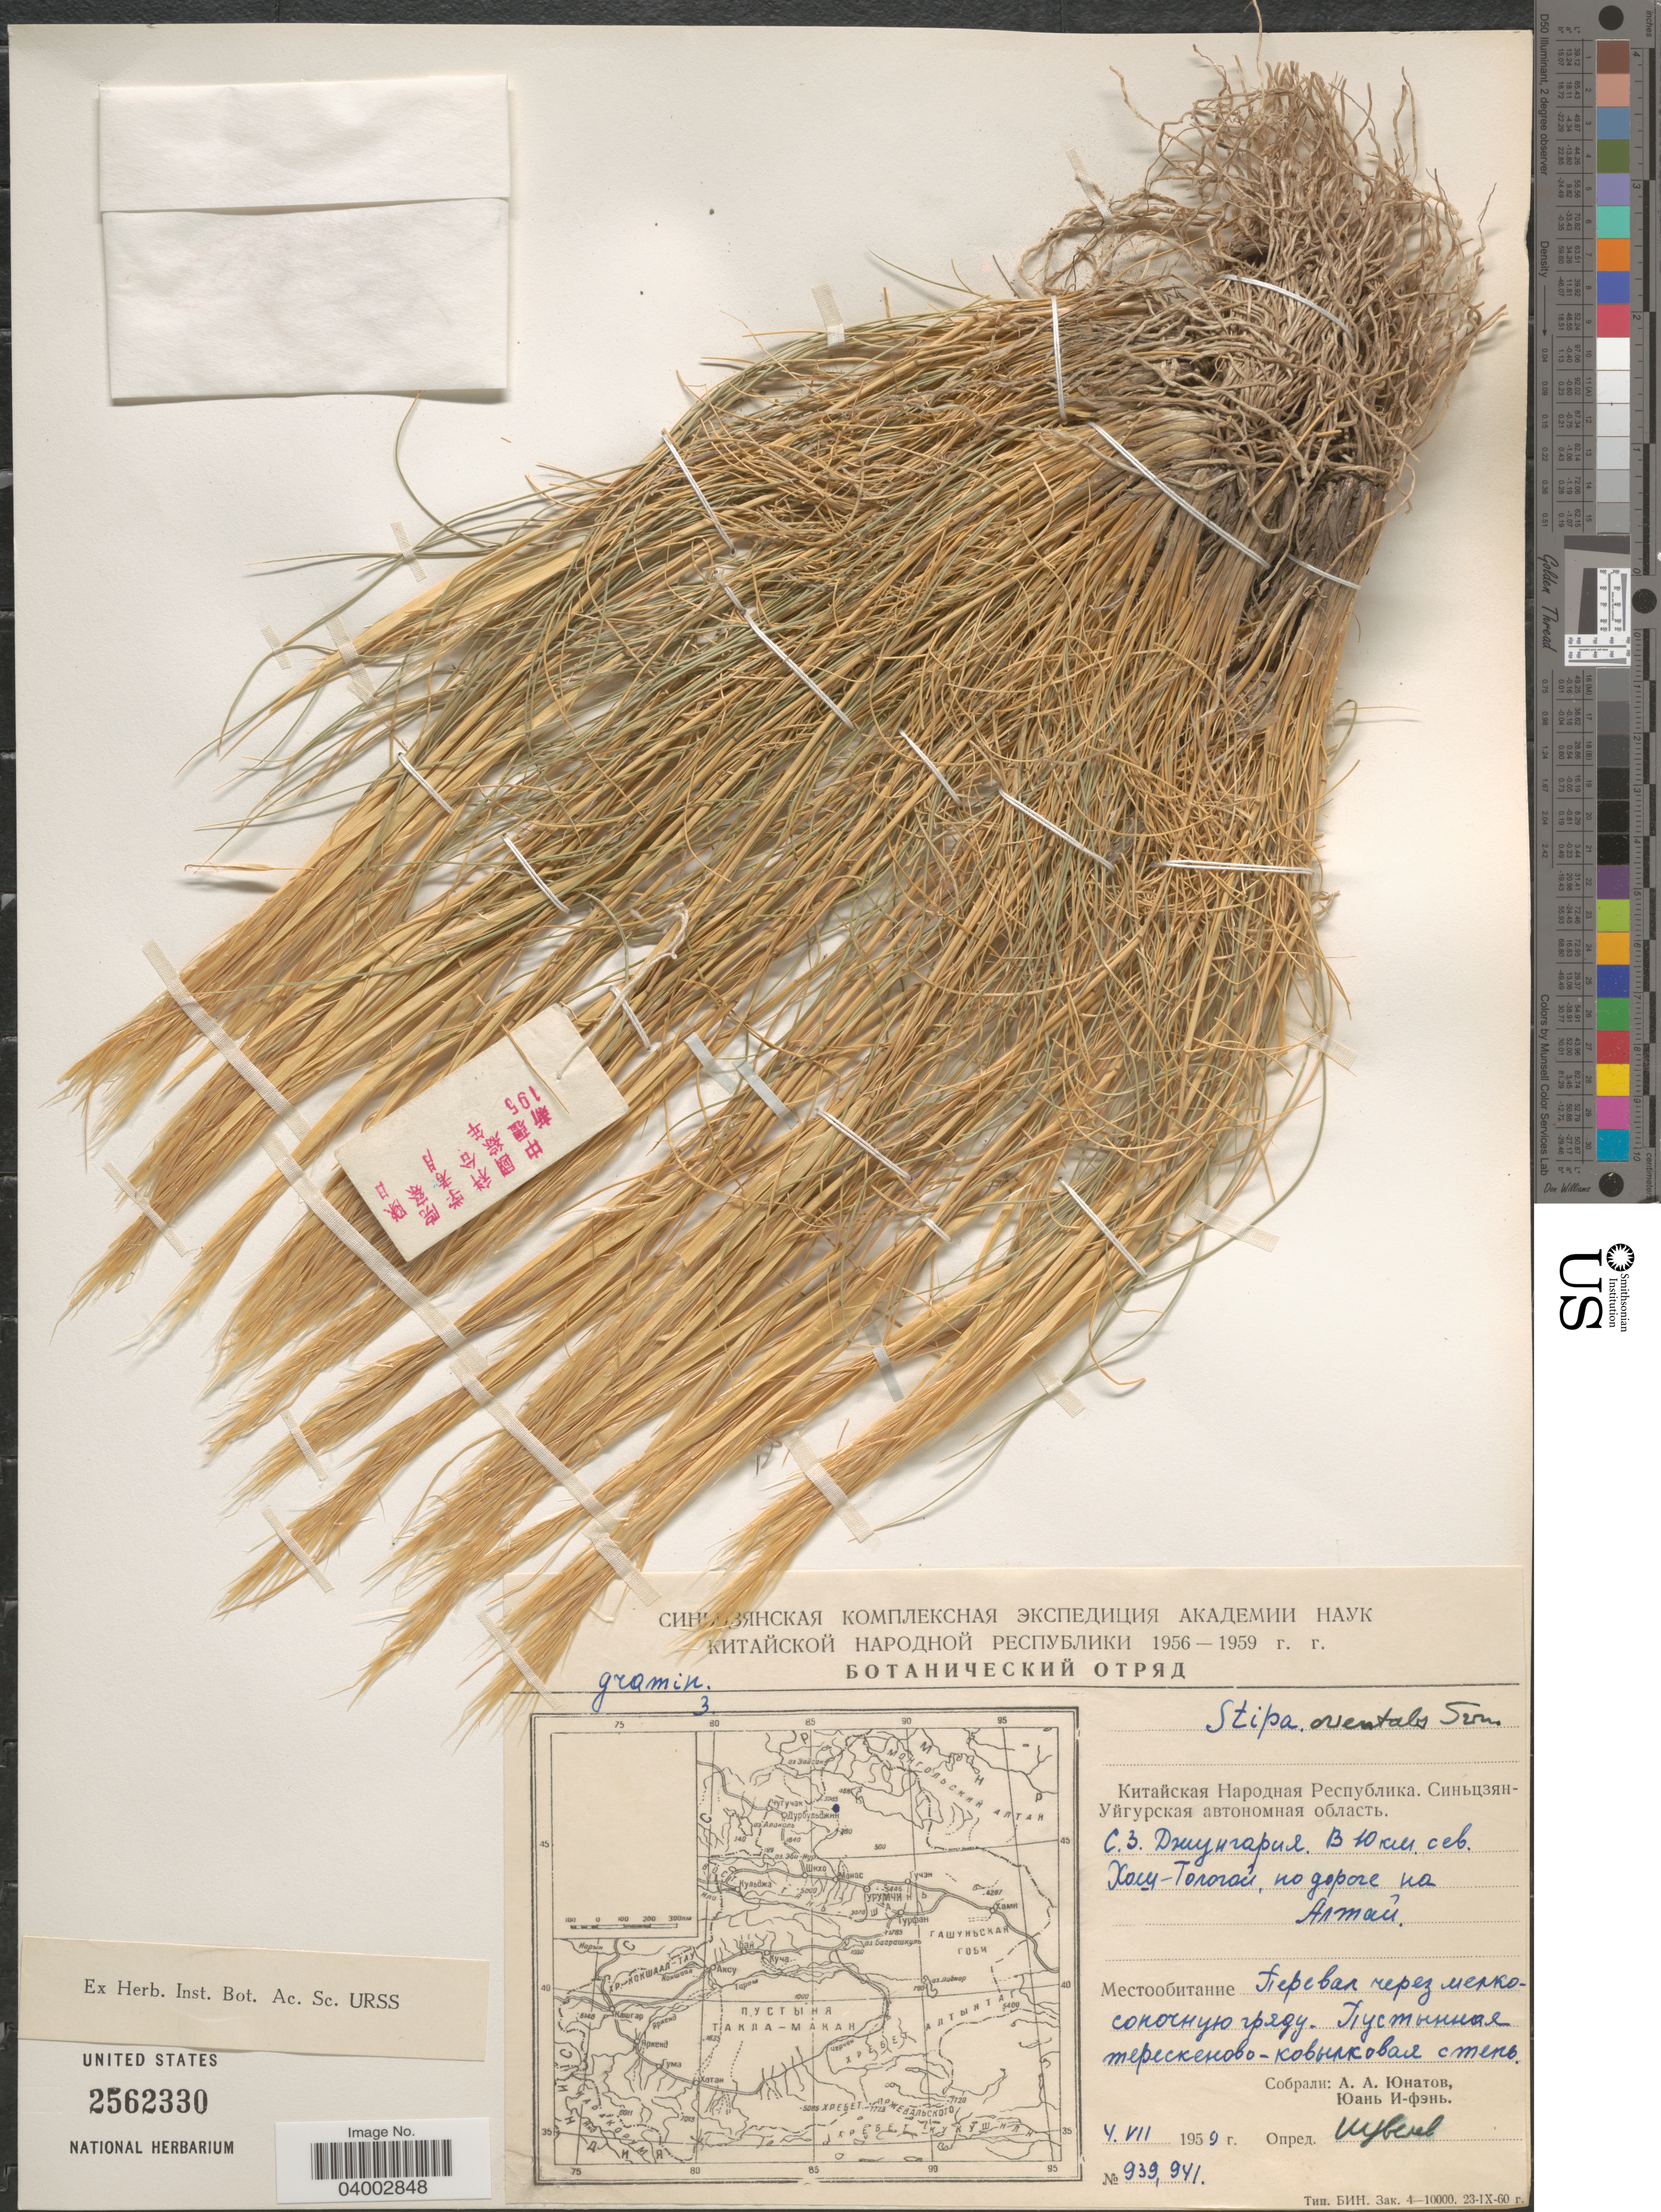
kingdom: Plantae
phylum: Tracheophyta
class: Liliopsida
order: Poales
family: Poaceae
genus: Stipa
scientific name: Stipa orientalis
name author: Trin.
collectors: A. Unatov & Yuan I-fen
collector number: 939, 941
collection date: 1959-07-04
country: China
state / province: Xinjiang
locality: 10 km N of Hoxtolgay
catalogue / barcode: US 2562330